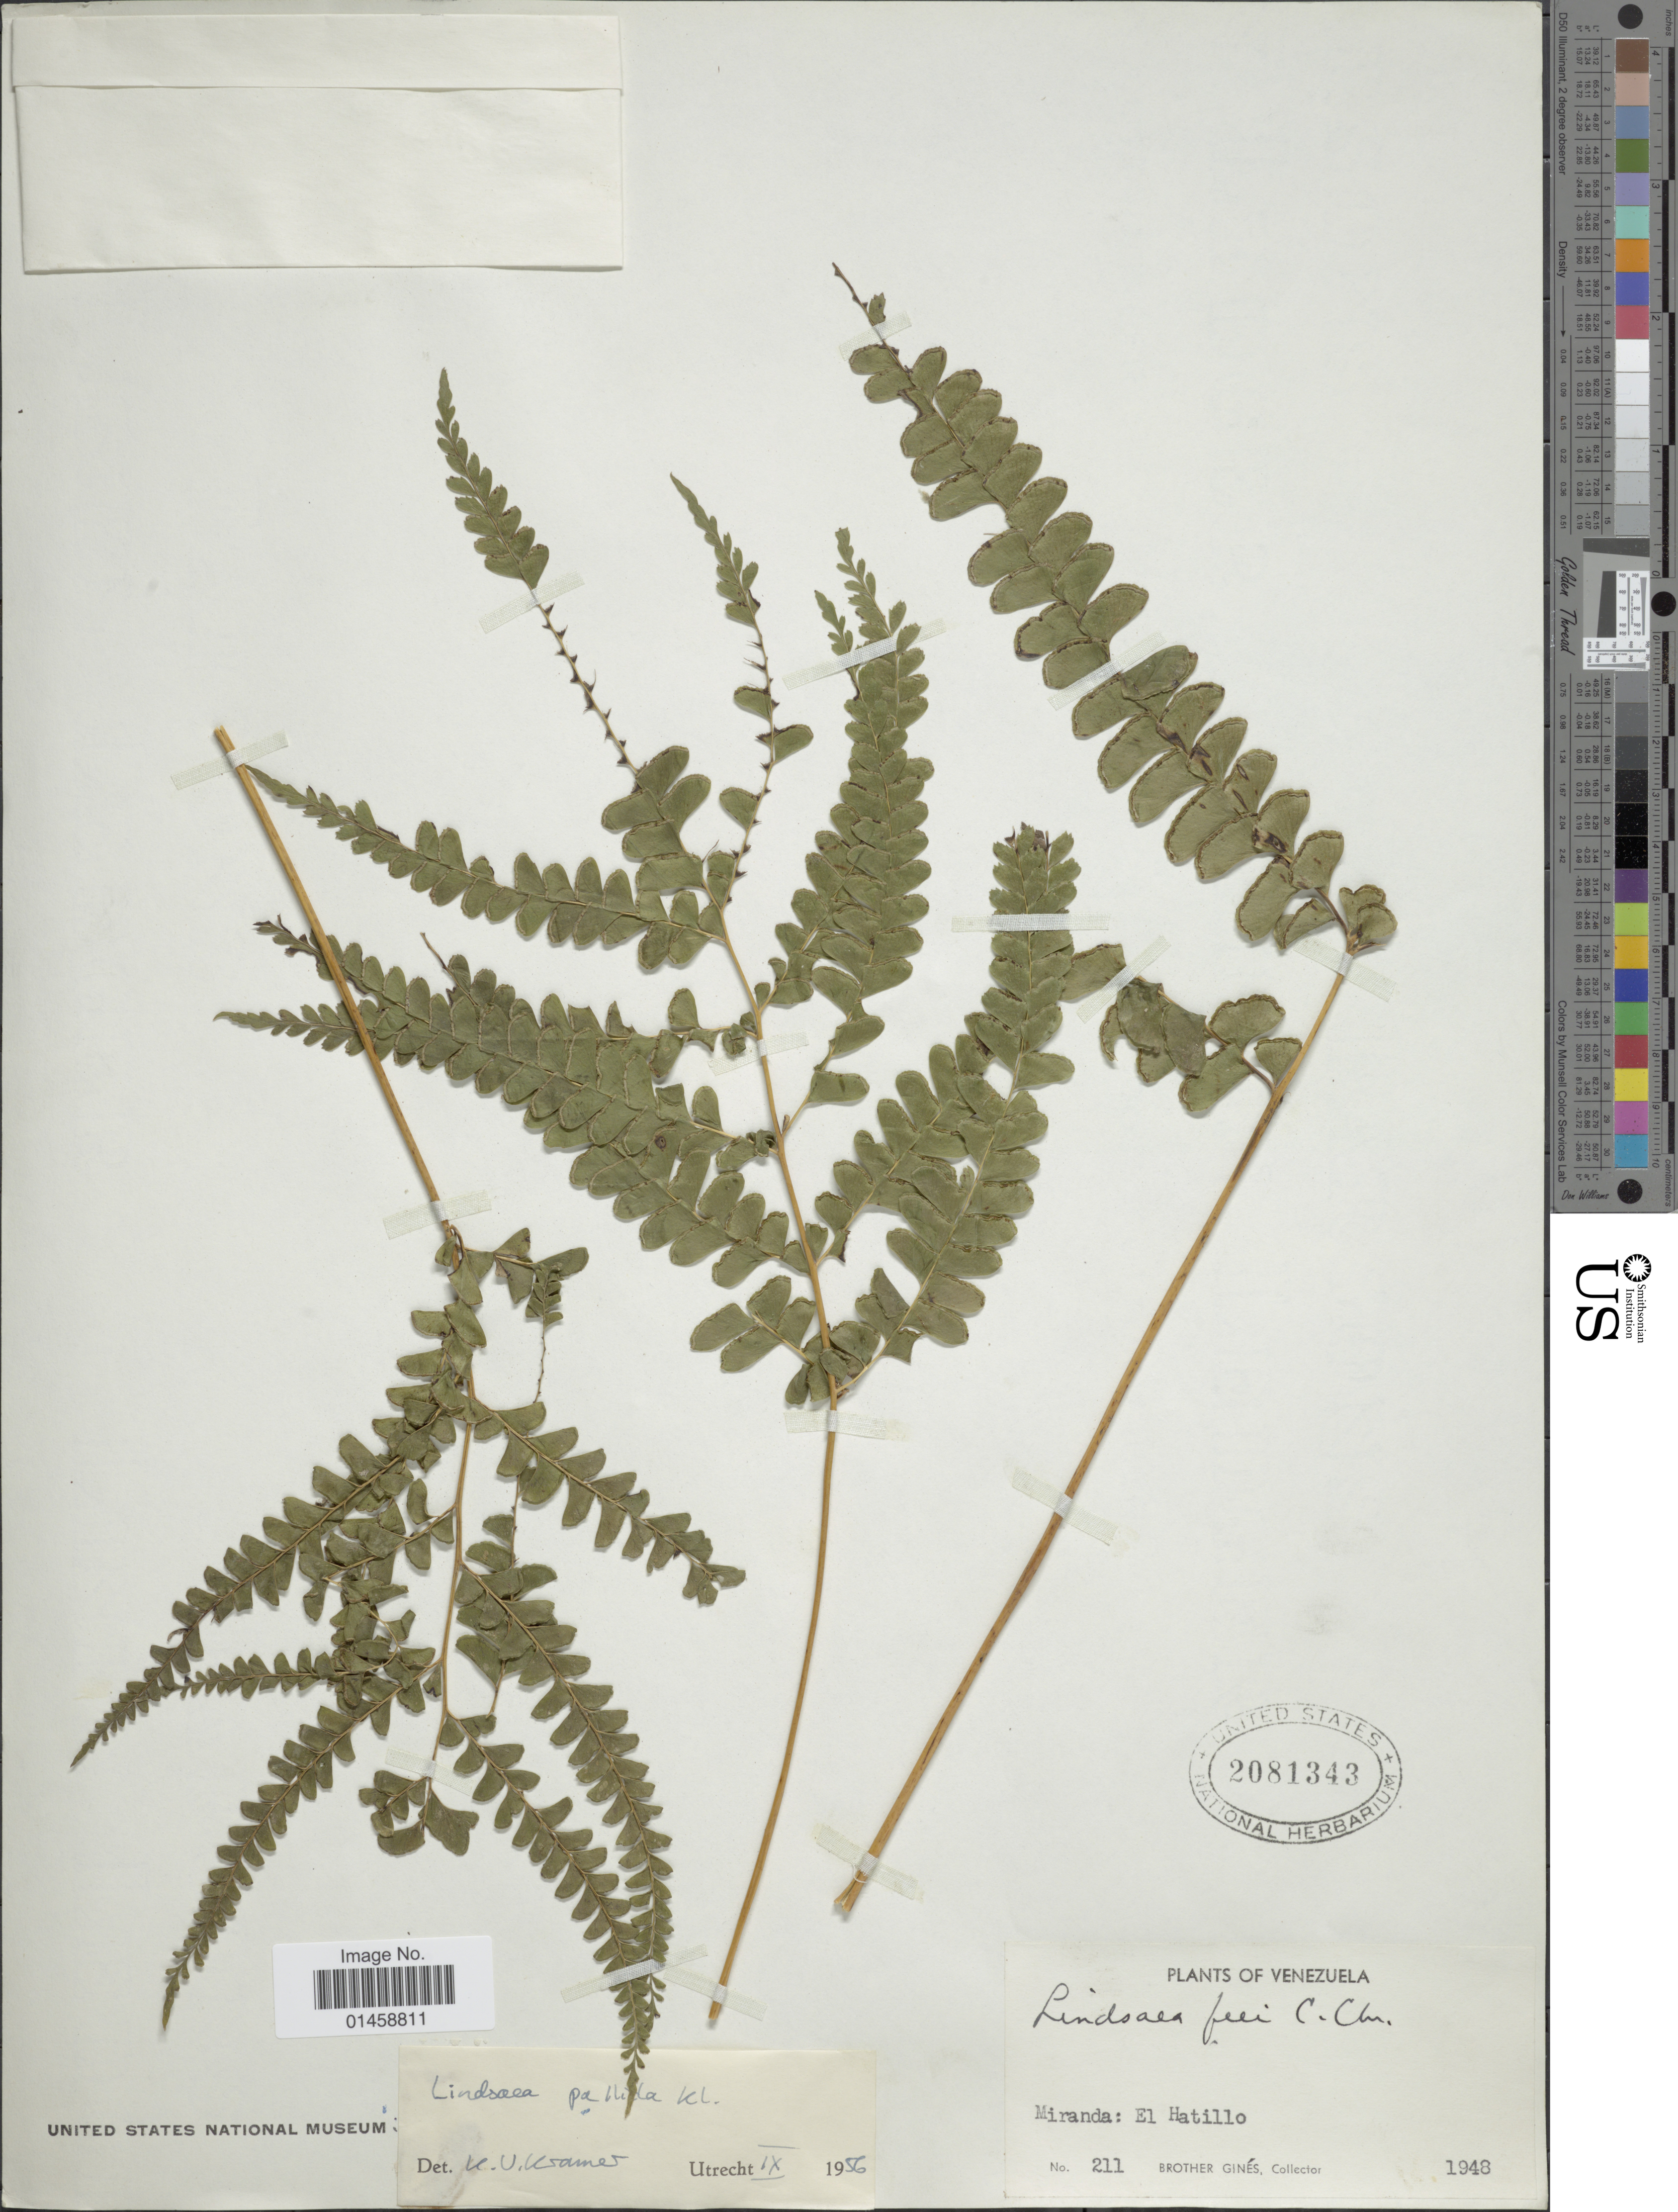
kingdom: Plantae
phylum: Tracheophyta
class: Polypodiopsida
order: Polypodiales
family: Lindsaeaceae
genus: Lindsaea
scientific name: Lindsaea pallida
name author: Klotzsch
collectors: Ginés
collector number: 211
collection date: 1948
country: Venezuela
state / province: Miranda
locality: Miranda: El Hatillo.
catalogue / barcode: US 2081343